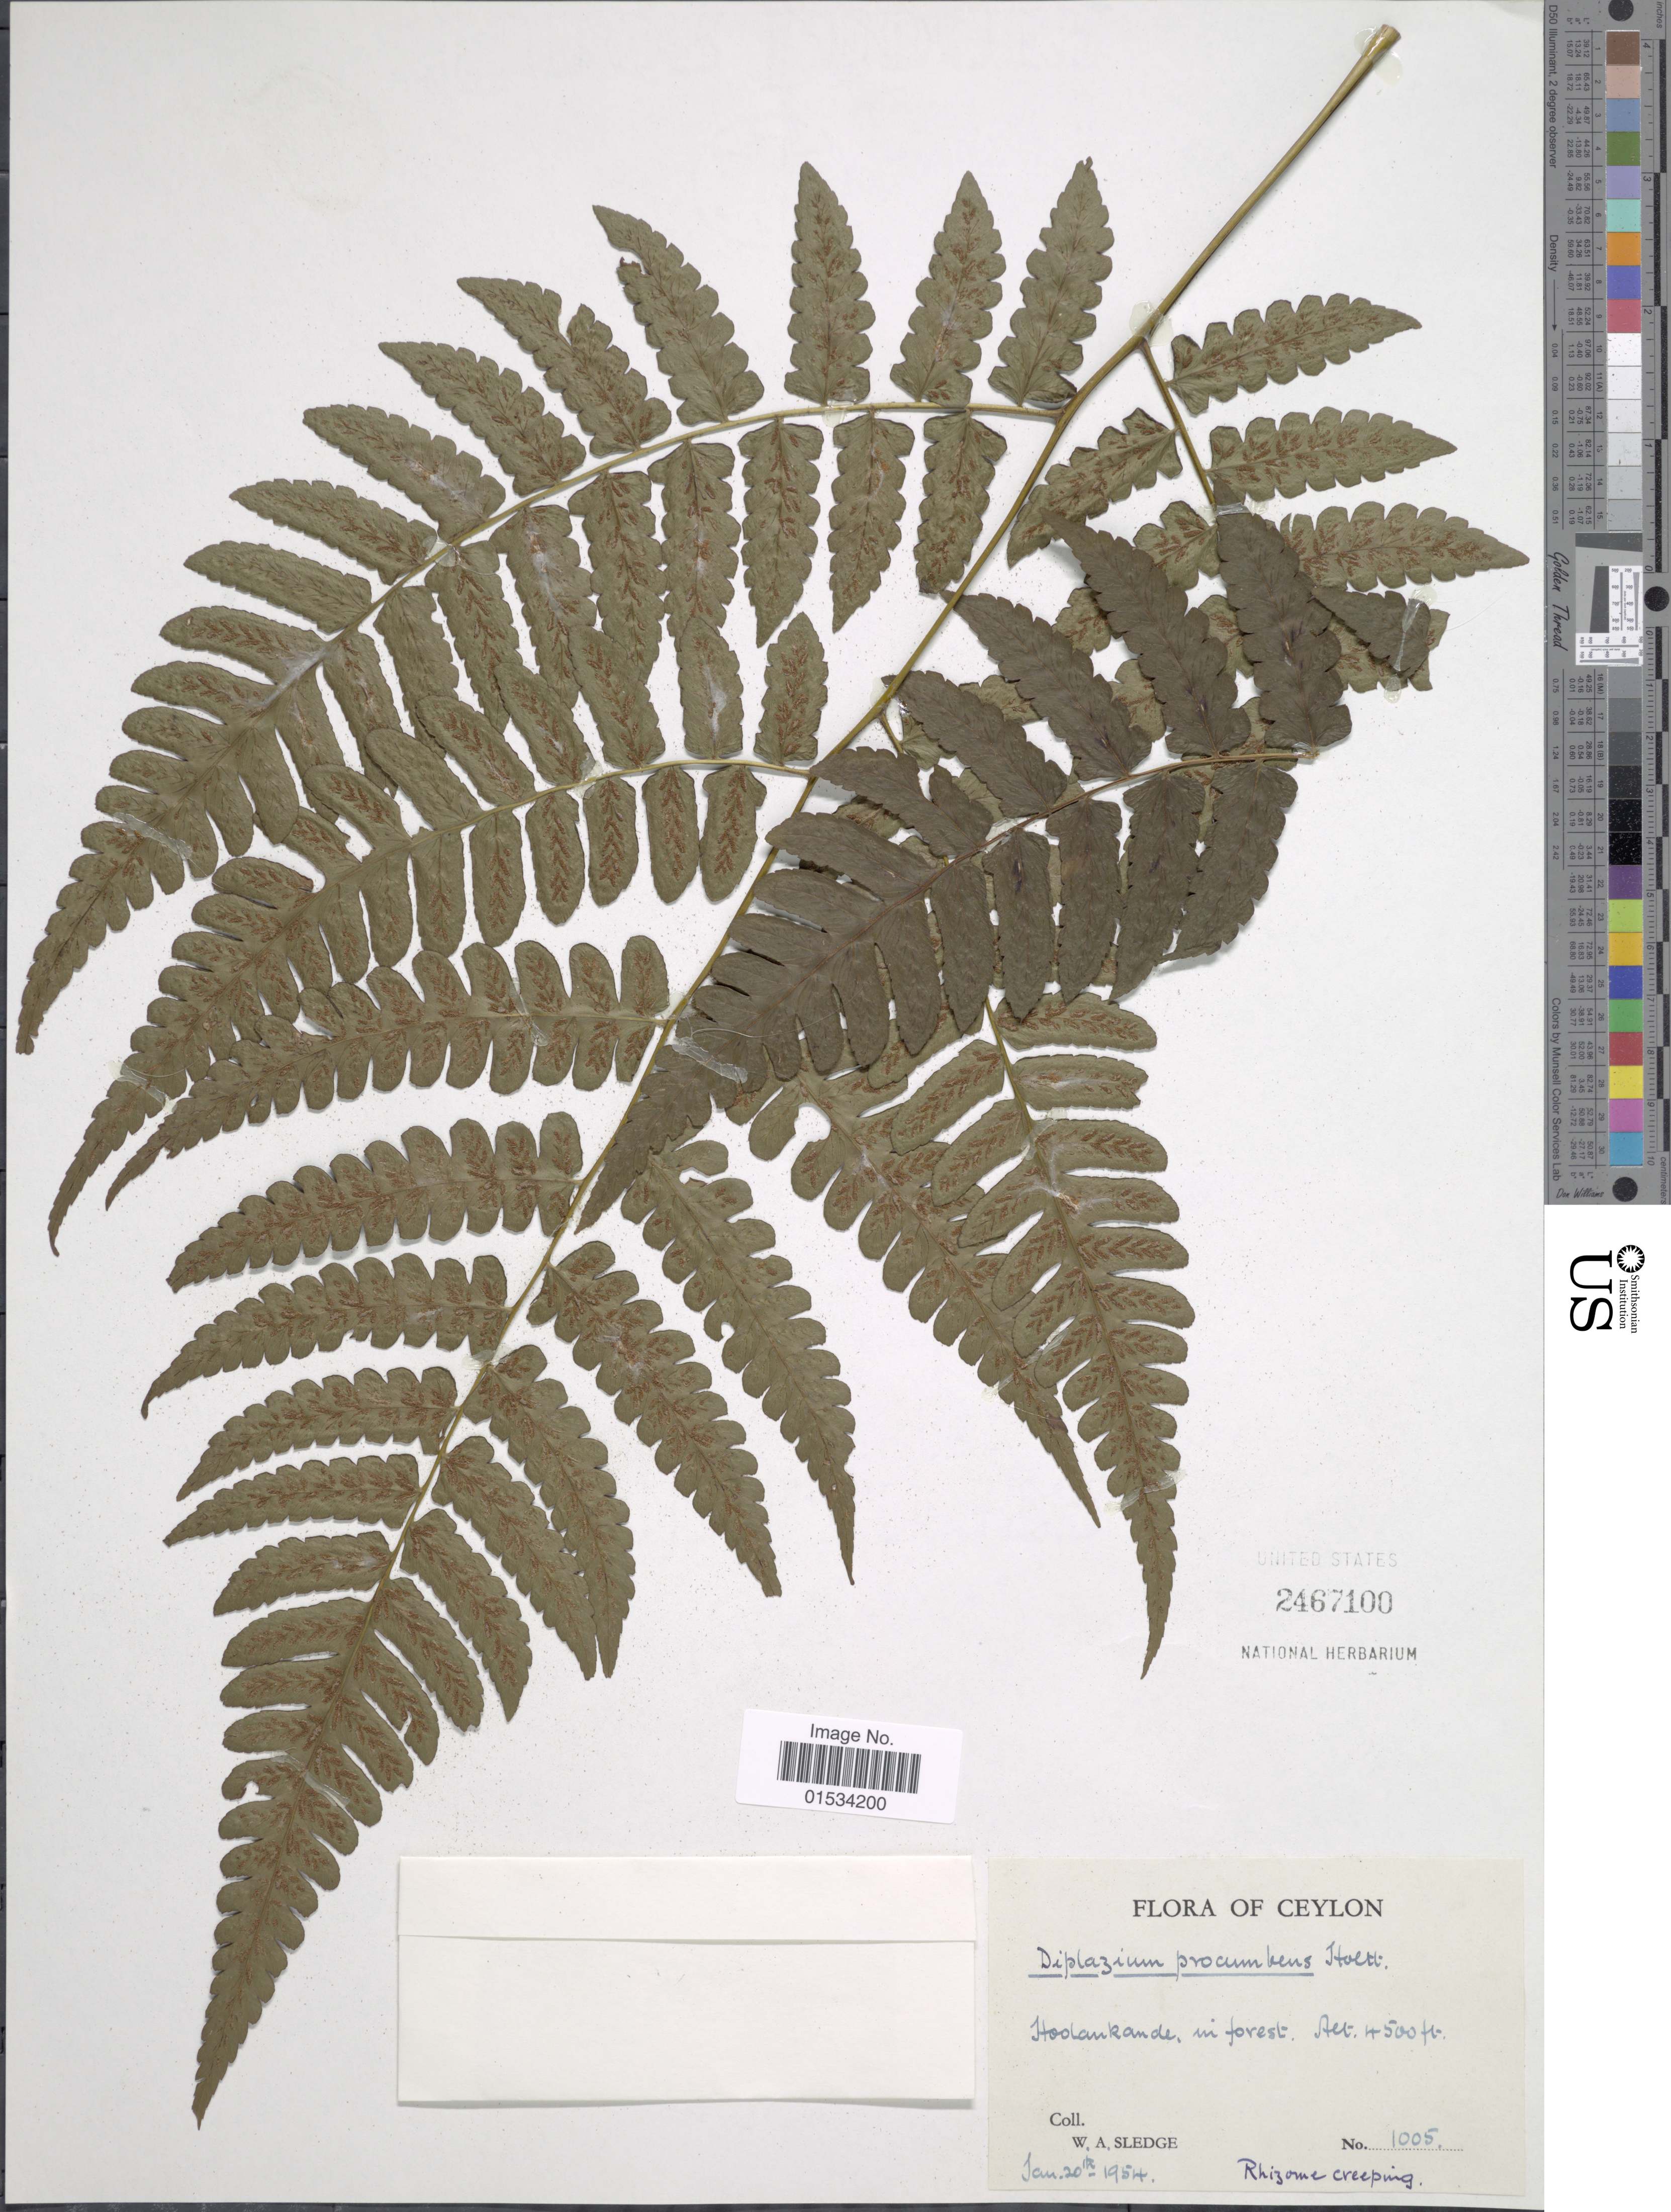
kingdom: Plantae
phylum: Tracheophyta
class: Polypodiopsida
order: Polypodiales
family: Athyriaceae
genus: Diplazium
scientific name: Diplazium procumbens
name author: Holttum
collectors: W. A. Sledge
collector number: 1005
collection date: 1954-01-20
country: Sri Lanka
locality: Hoolankande in forest [interpreted]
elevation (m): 1372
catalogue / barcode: US 2467100